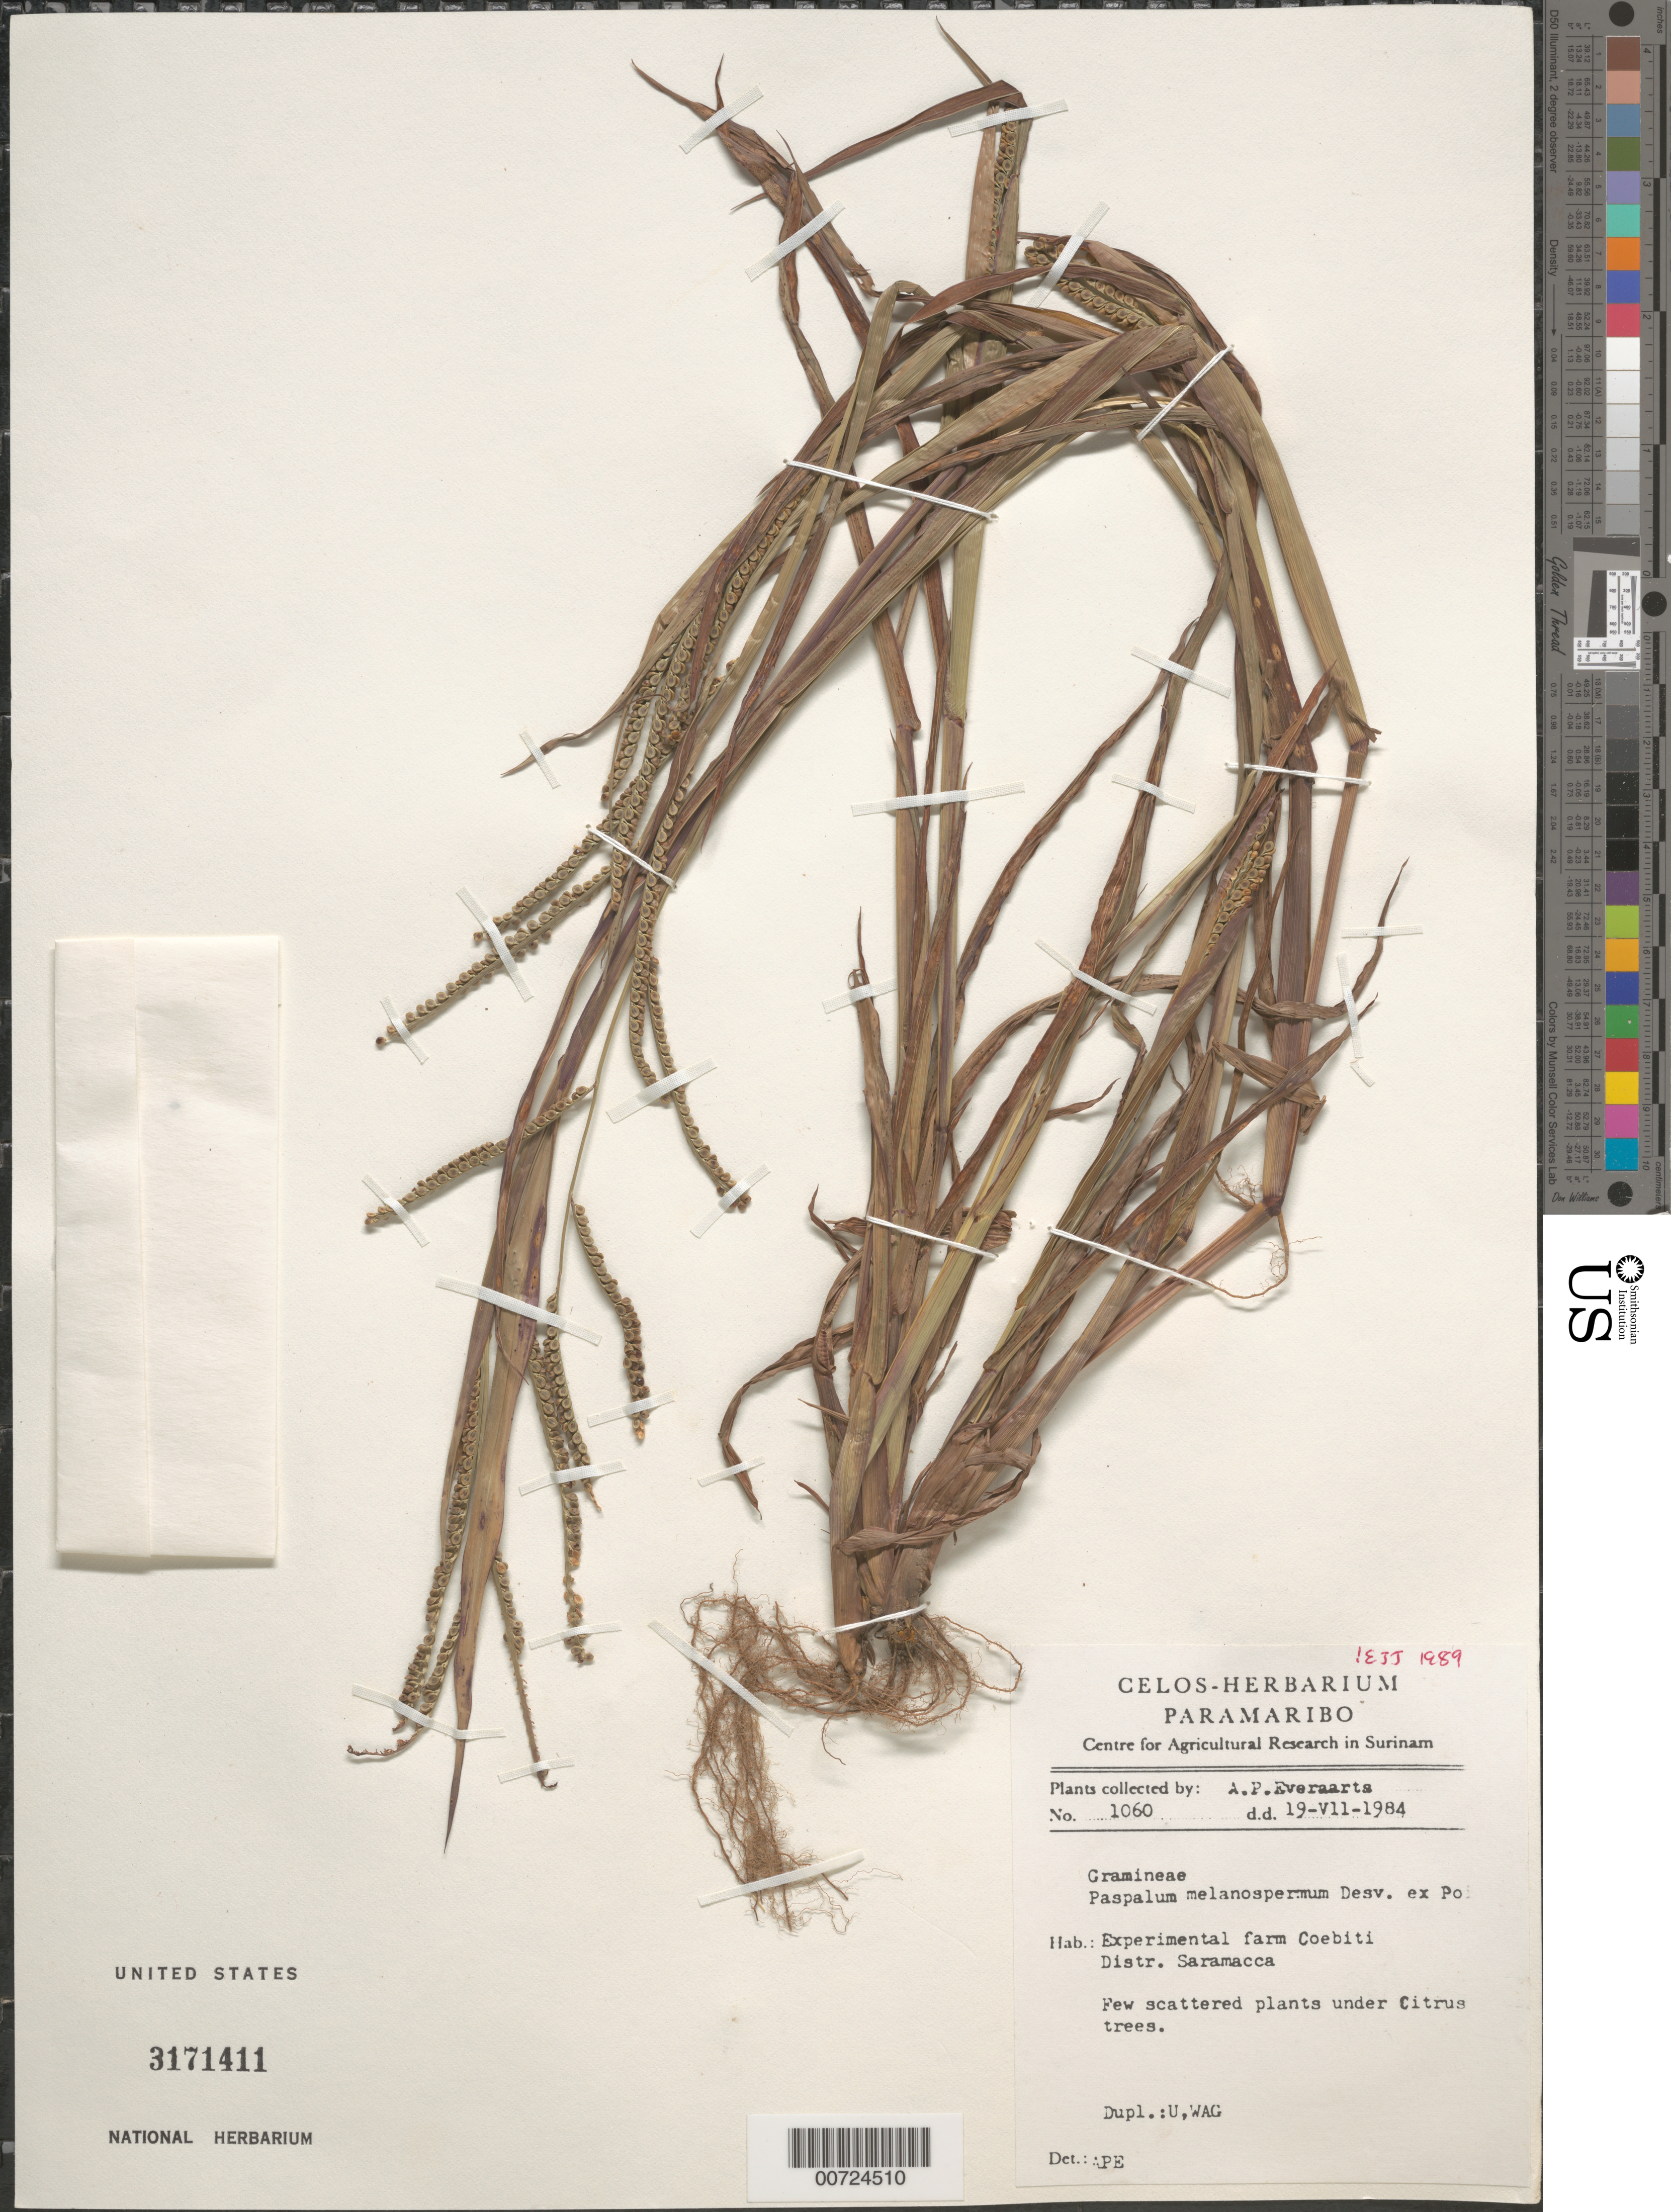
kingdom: Plantae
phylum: Tracheophyta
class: Liliopsida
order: Poales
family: Poaceae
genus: Paspalum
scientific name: Paspalum melanospermum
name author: Desv. ex Poir.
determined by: Judziewicz, E. J.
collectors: A. Everaarts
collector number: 1060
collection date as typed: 19-Jul-84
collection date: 1984-07-19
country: Suriname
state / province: Saramacca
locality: Coebiti Experimental Farm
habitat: Few scattered plants under Citrus trees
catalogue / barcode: US 3171411